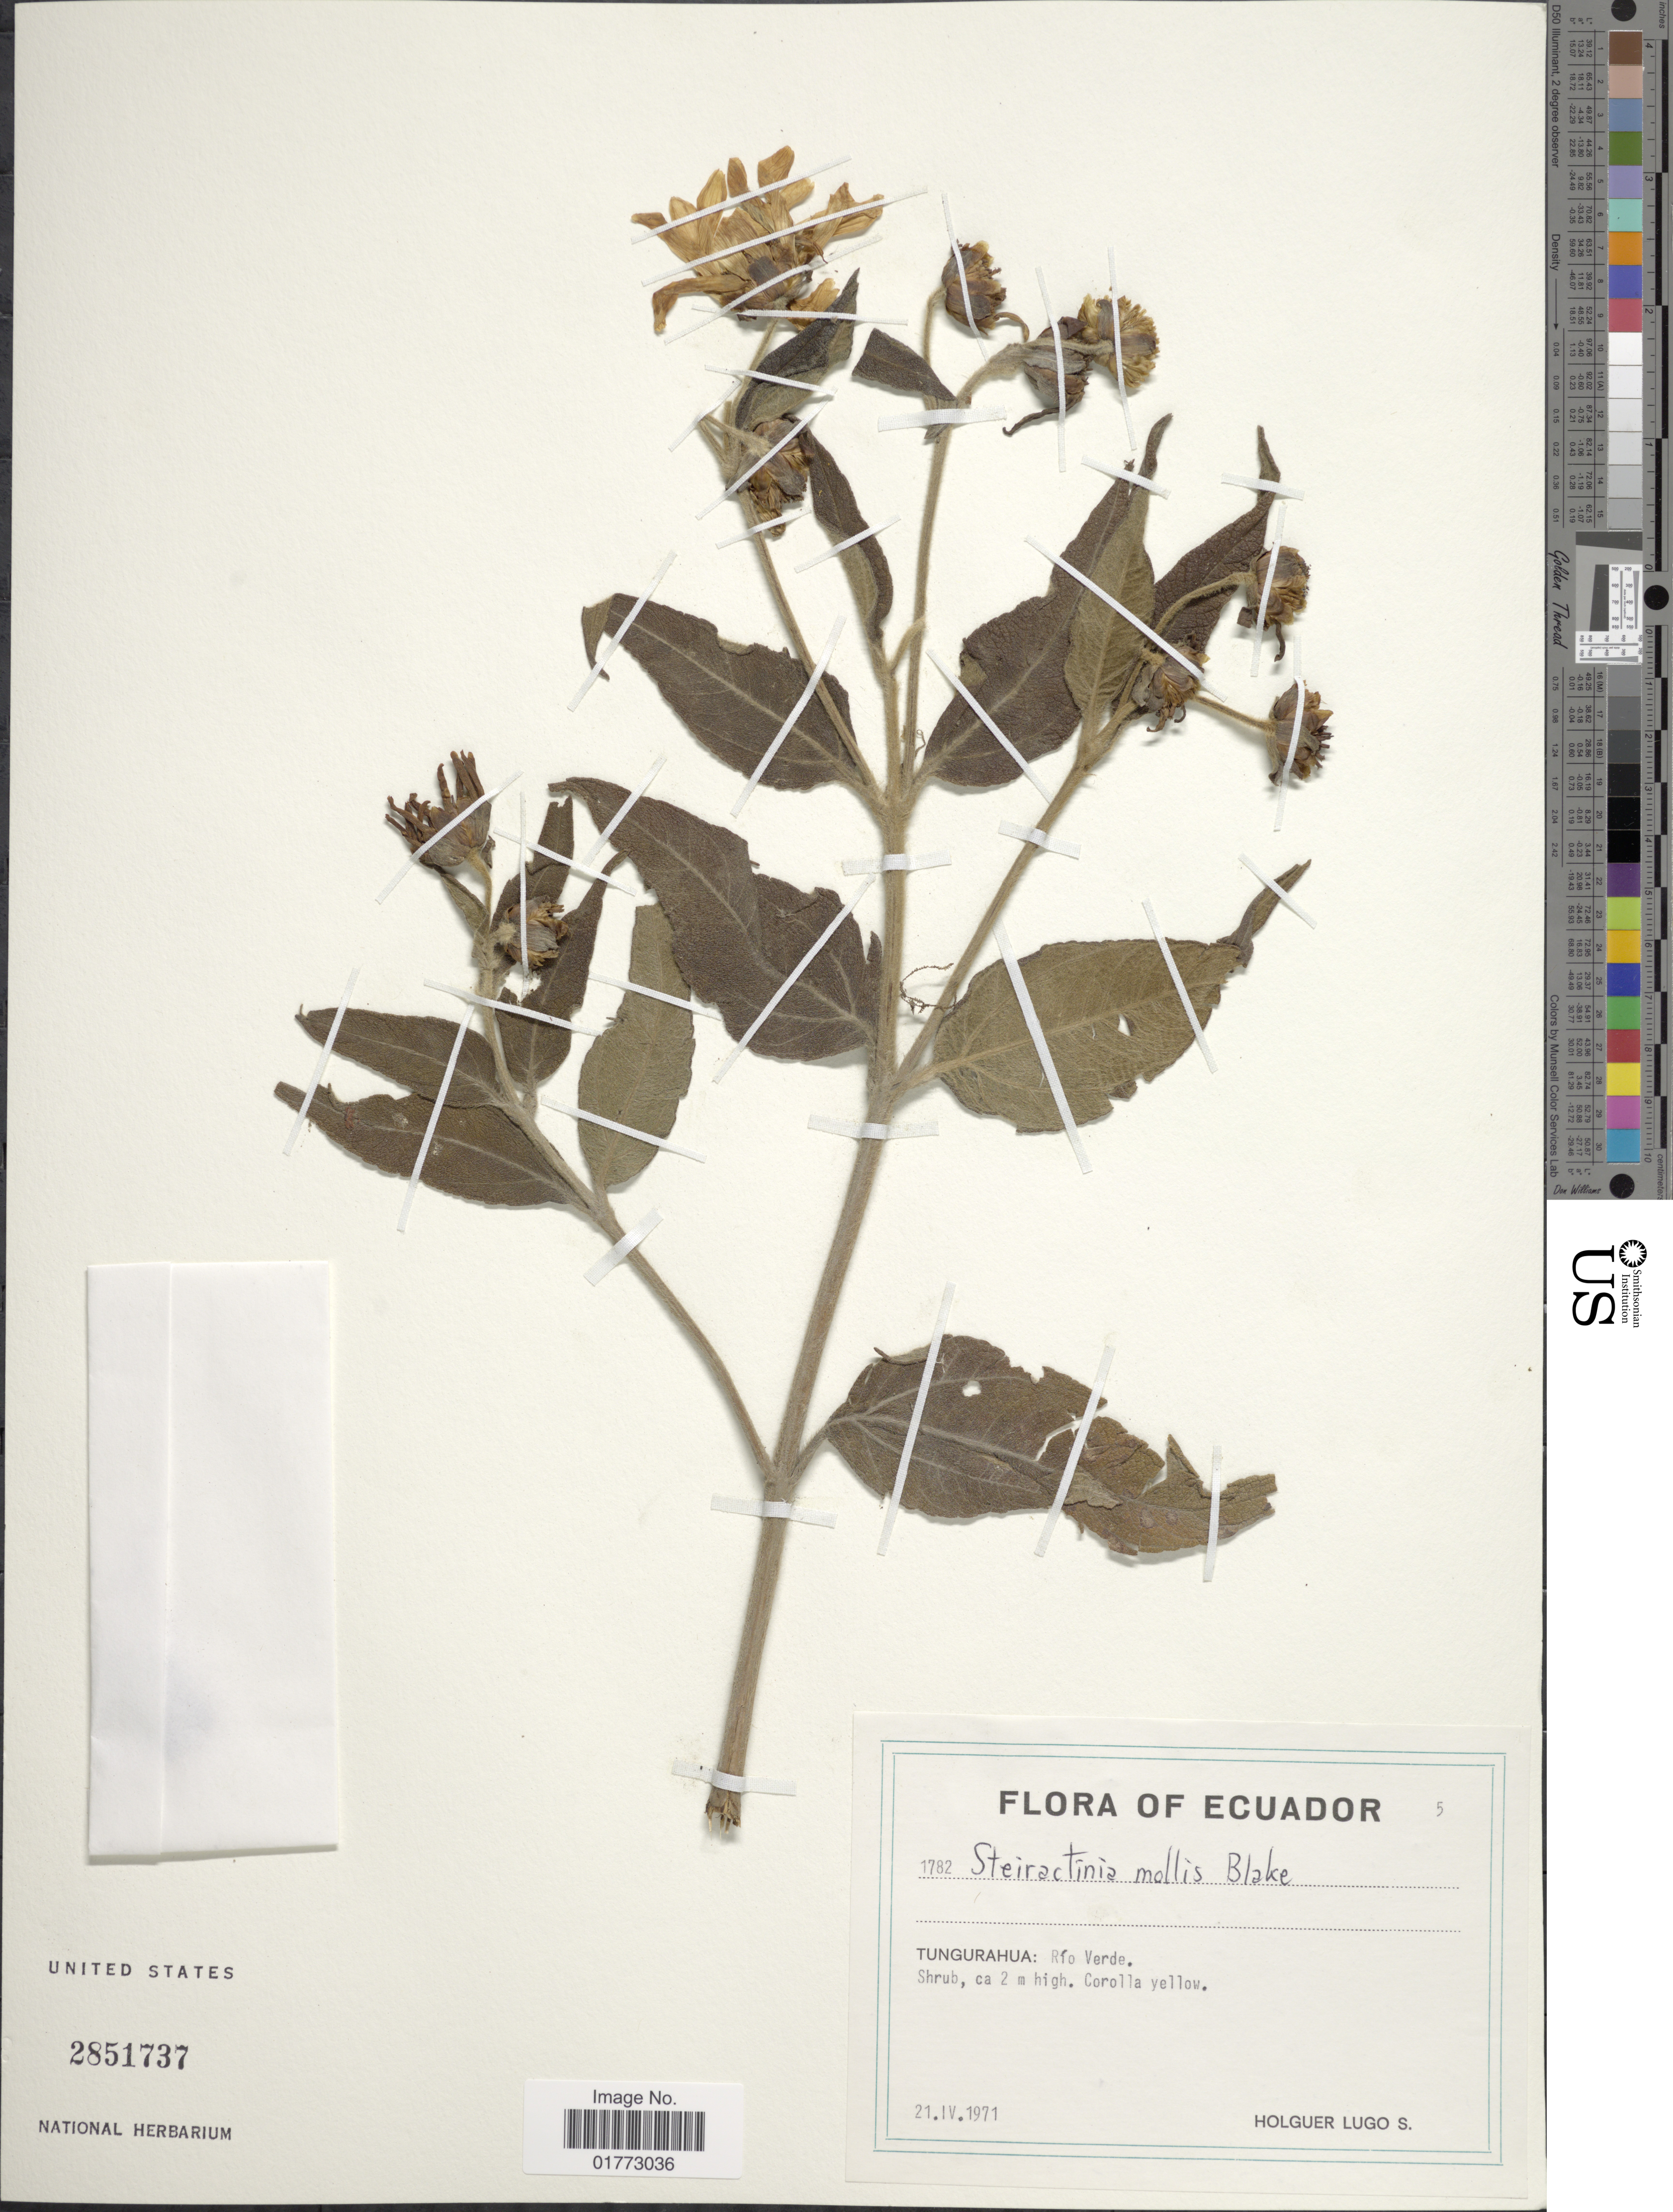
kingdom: Plantae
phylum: Tracheophyta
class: Magnoliopsida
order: Asterales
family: Asteraceae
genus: Steiractinia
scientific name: Steiractinia sodiroi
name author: (Hieron. ex Sodiro) S.F. Blake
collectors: H. Lugo S.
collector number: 1782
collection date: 1971-04-21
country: Ecuador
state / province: Tungurahua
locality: Rio Verde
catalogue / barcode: US 2851737